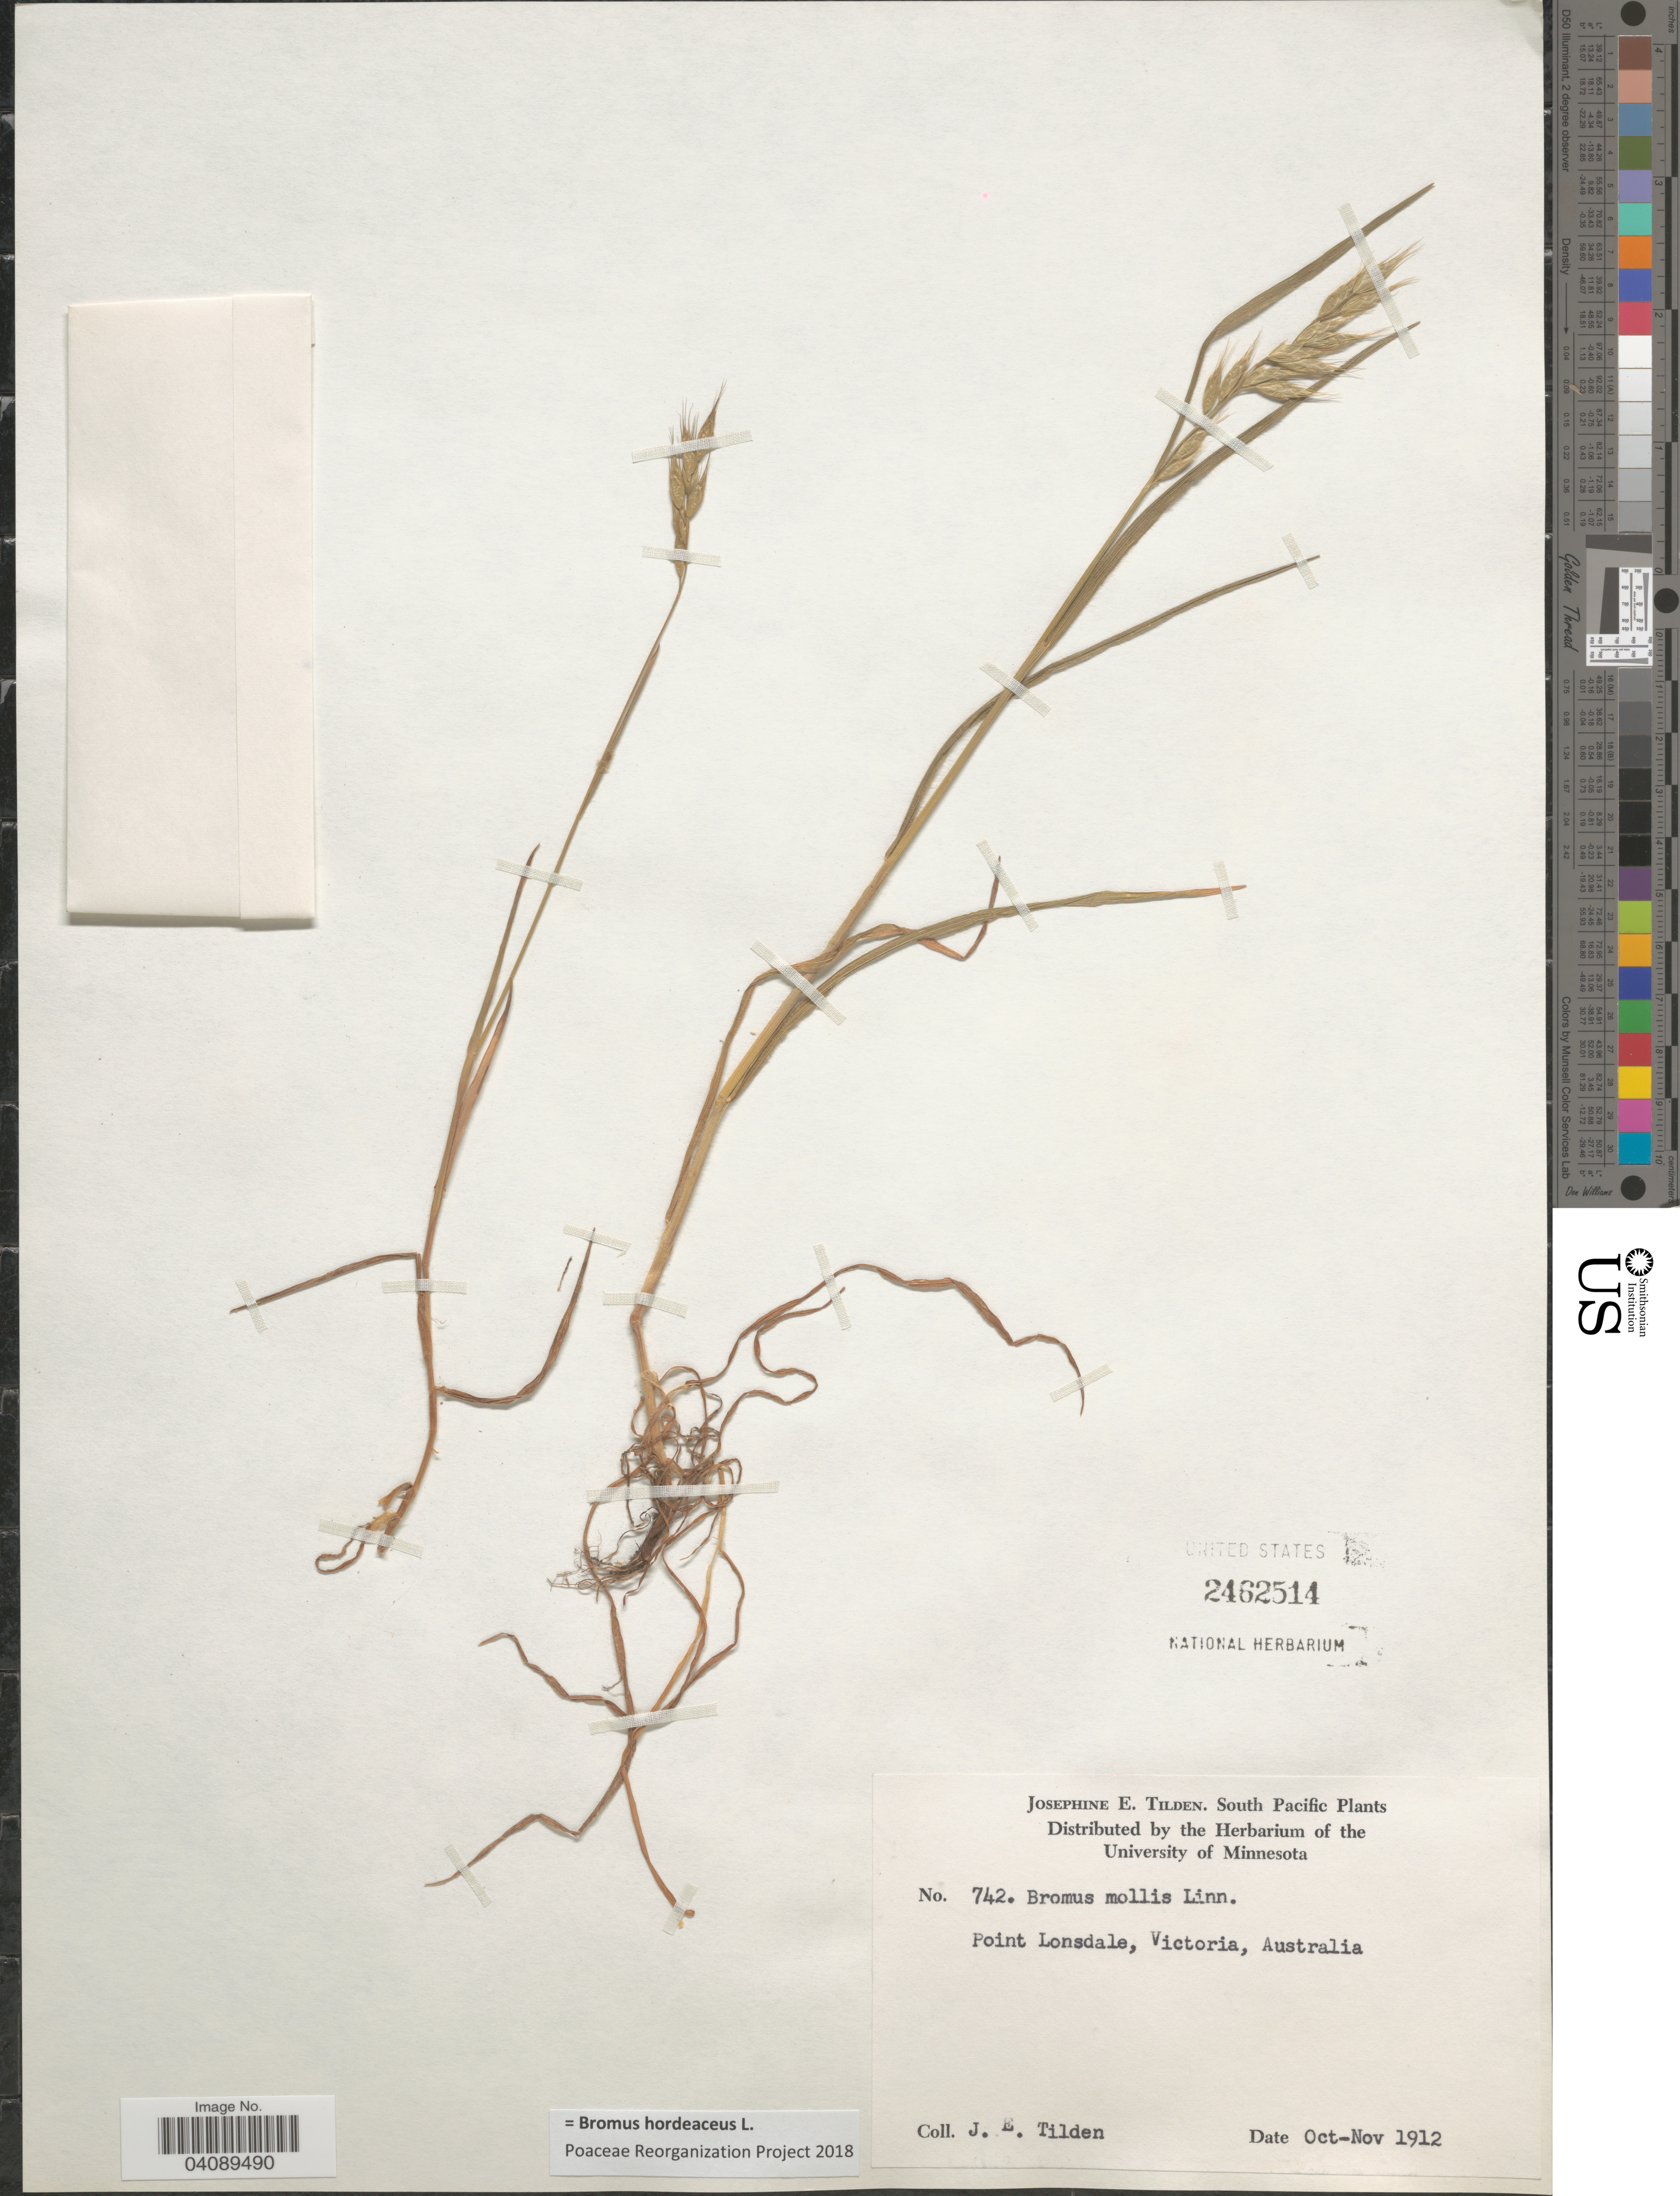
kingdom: Plantae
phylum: Tracheophyta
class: Liliopsida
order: Poales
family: Poaceae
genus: Bromus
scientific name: Bromus hordeaceus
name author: L.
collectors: J. E. Tilden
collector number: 742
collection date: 1912-10/1912-11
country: Australia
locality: South Pacific. Point Lonsdale, Victoria.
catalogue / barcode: US 2462514